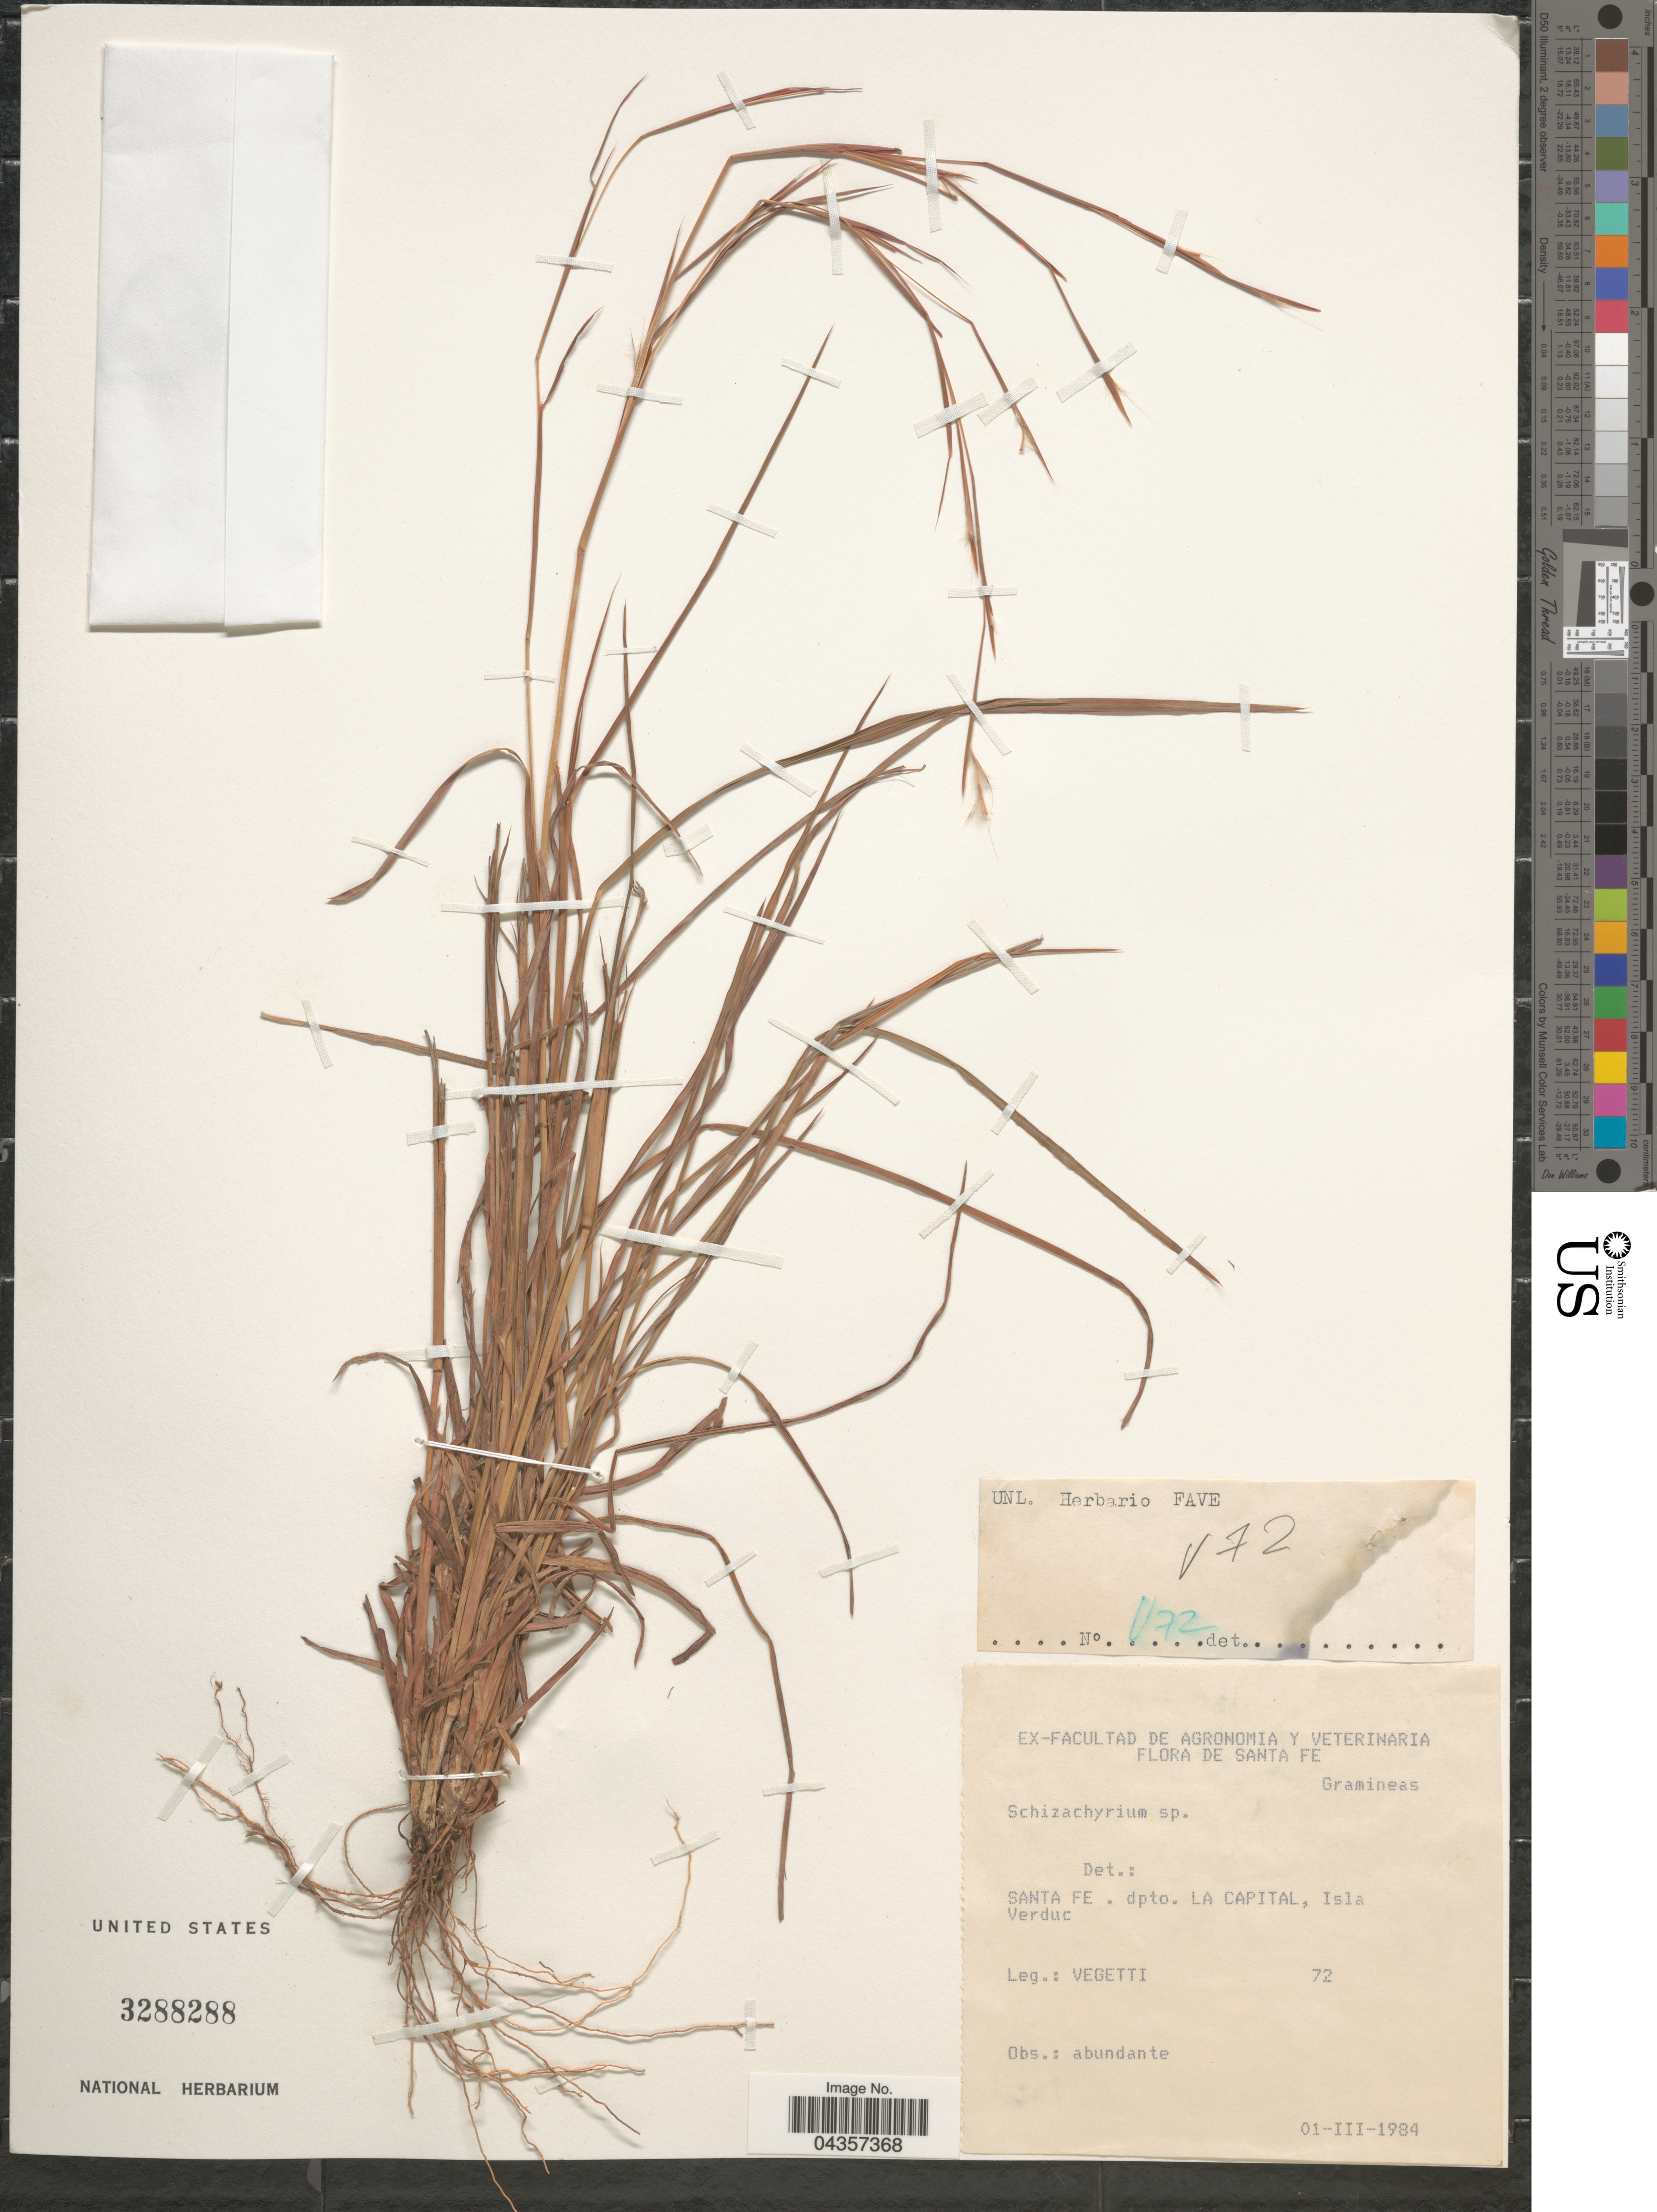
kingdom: Plantae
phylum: Tracheophyta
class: Liliopsida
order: Poales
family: Poaceae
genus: Schizachyrium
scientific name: Schizachyrium sp.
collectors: Vegetti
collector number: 72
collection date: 1984-03-01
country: Argentina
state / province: Santa Fe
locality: Dpto. La Capital, Isla Verduc.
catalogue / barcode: US 3288288